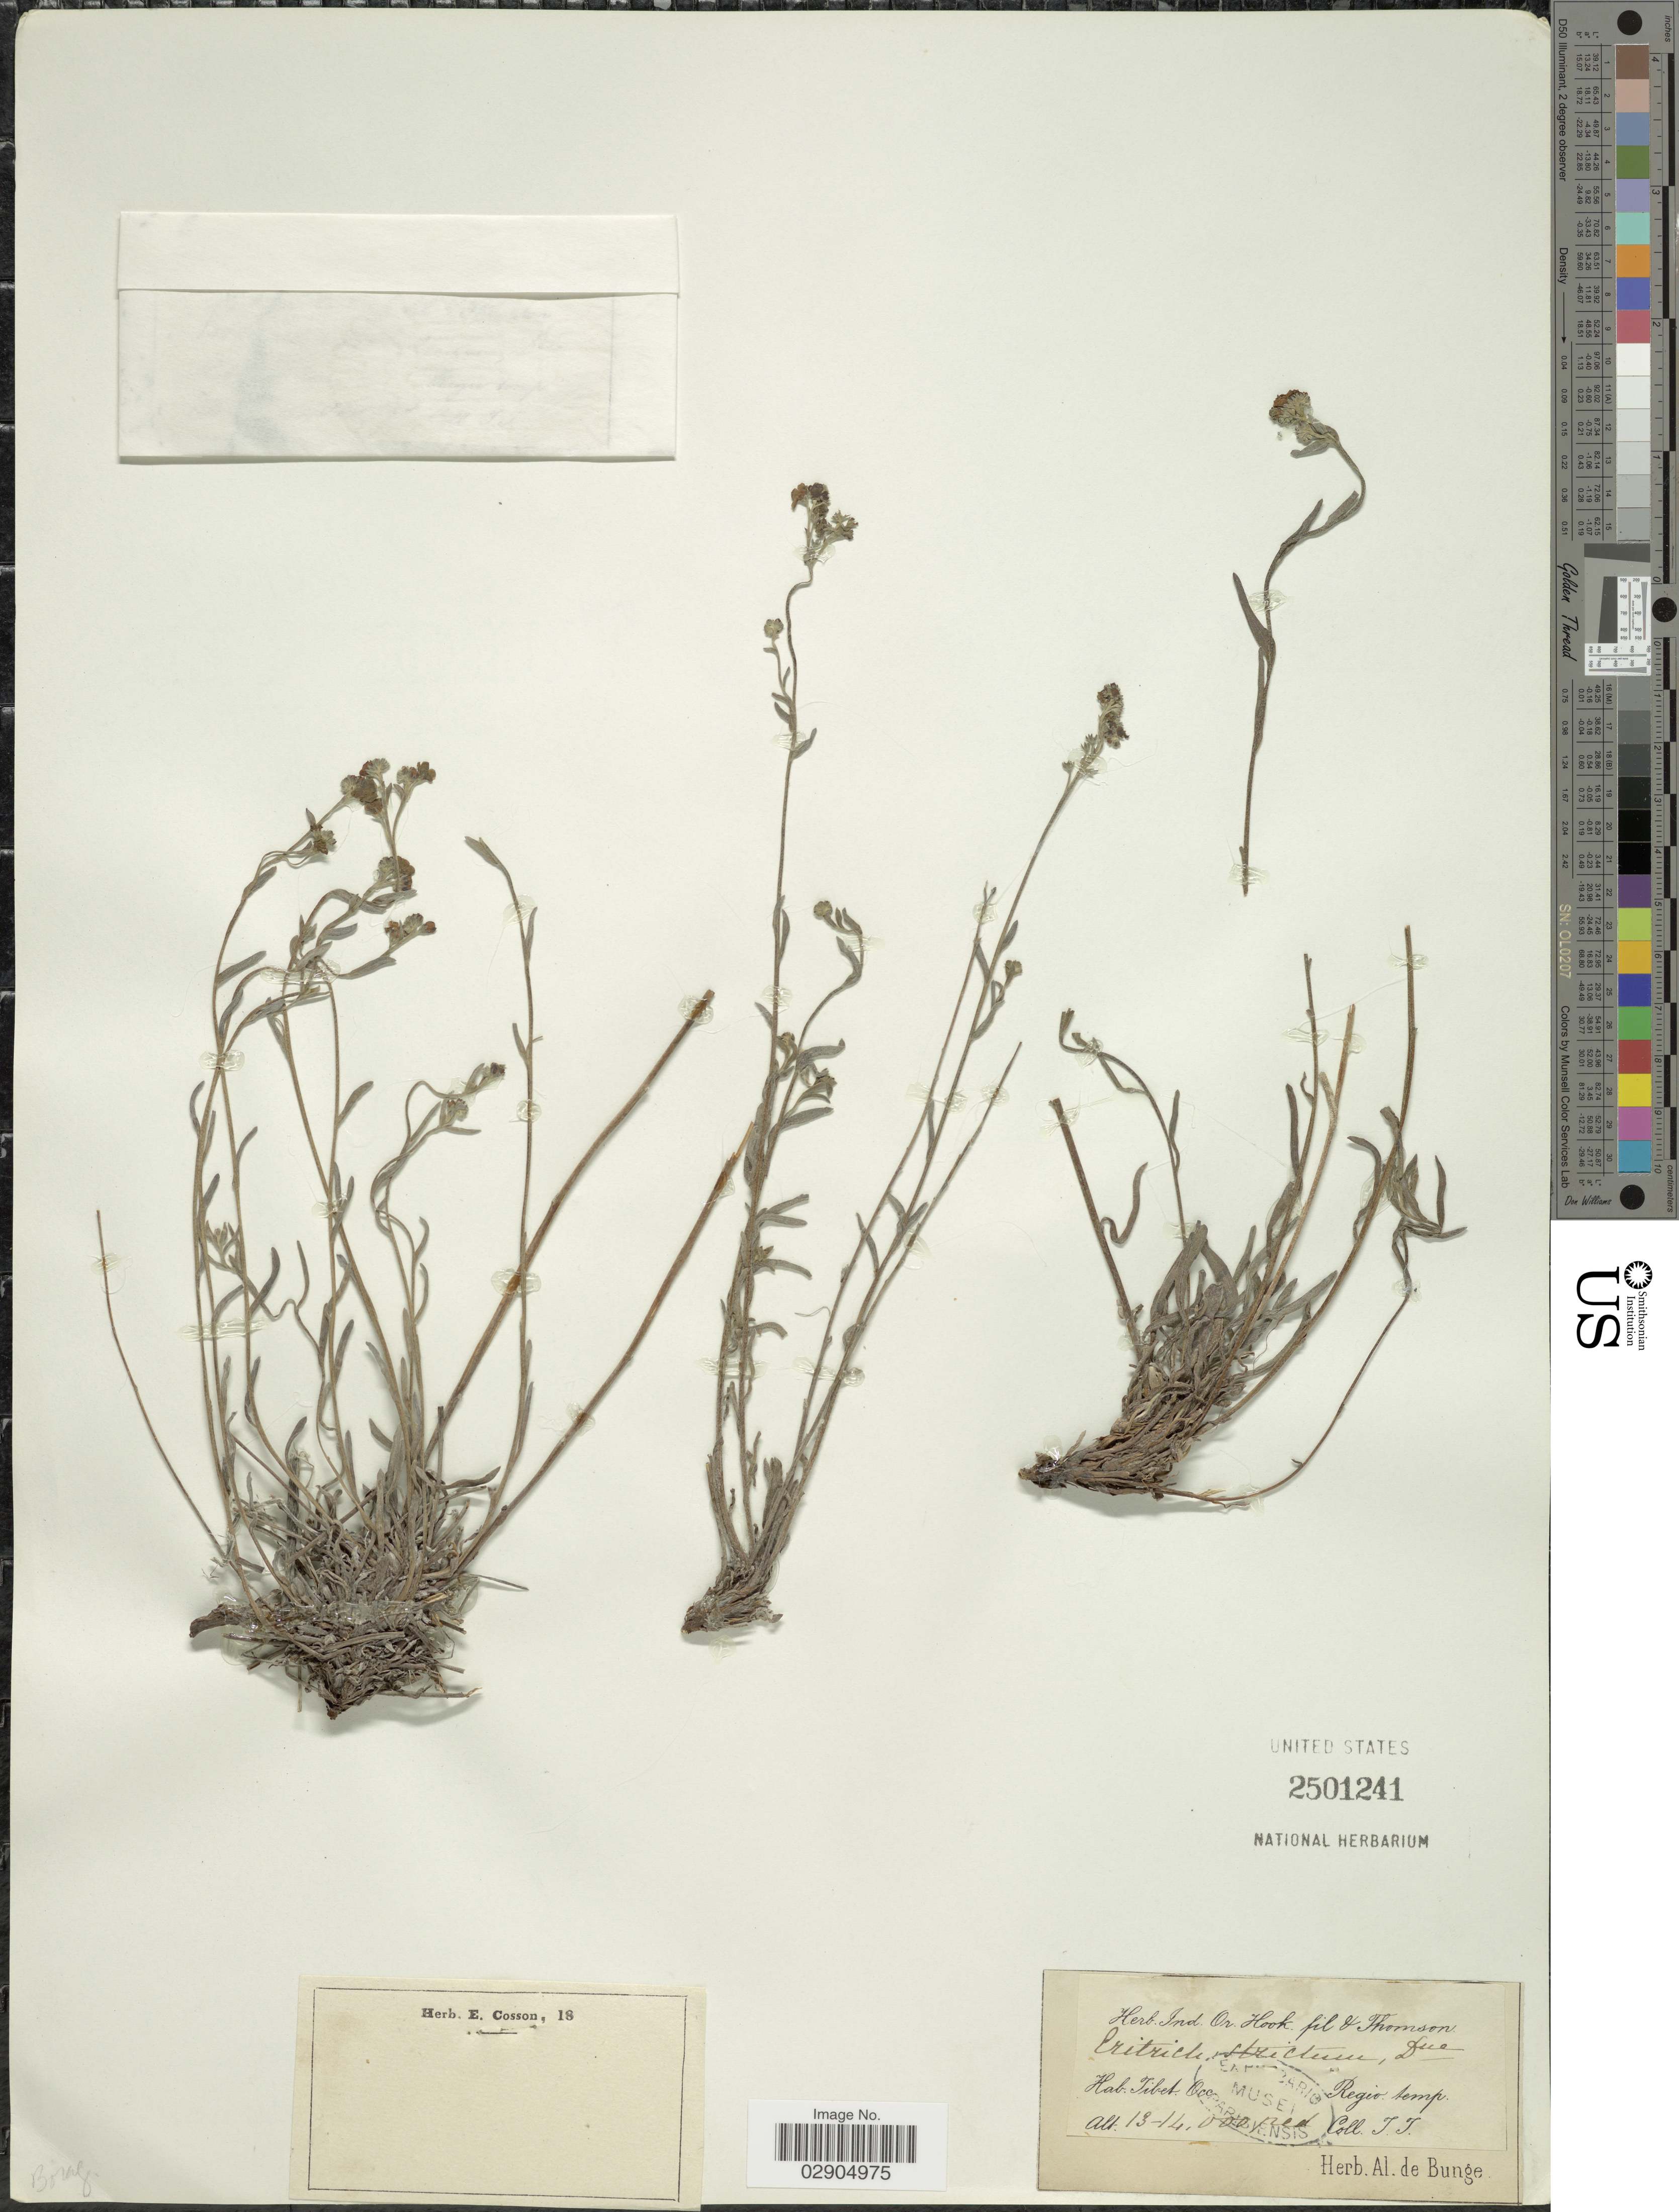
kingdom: Plantae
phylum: Tracheophyta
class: Magnoliopsida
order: Boraginales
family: Boraginaceae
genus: Eritrichium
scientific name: Eritrichium strictum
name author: Decne.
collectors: T. Thomson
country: China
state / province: Xizang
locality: Tibet Occ.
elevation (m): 3962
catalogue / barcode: US 2501241